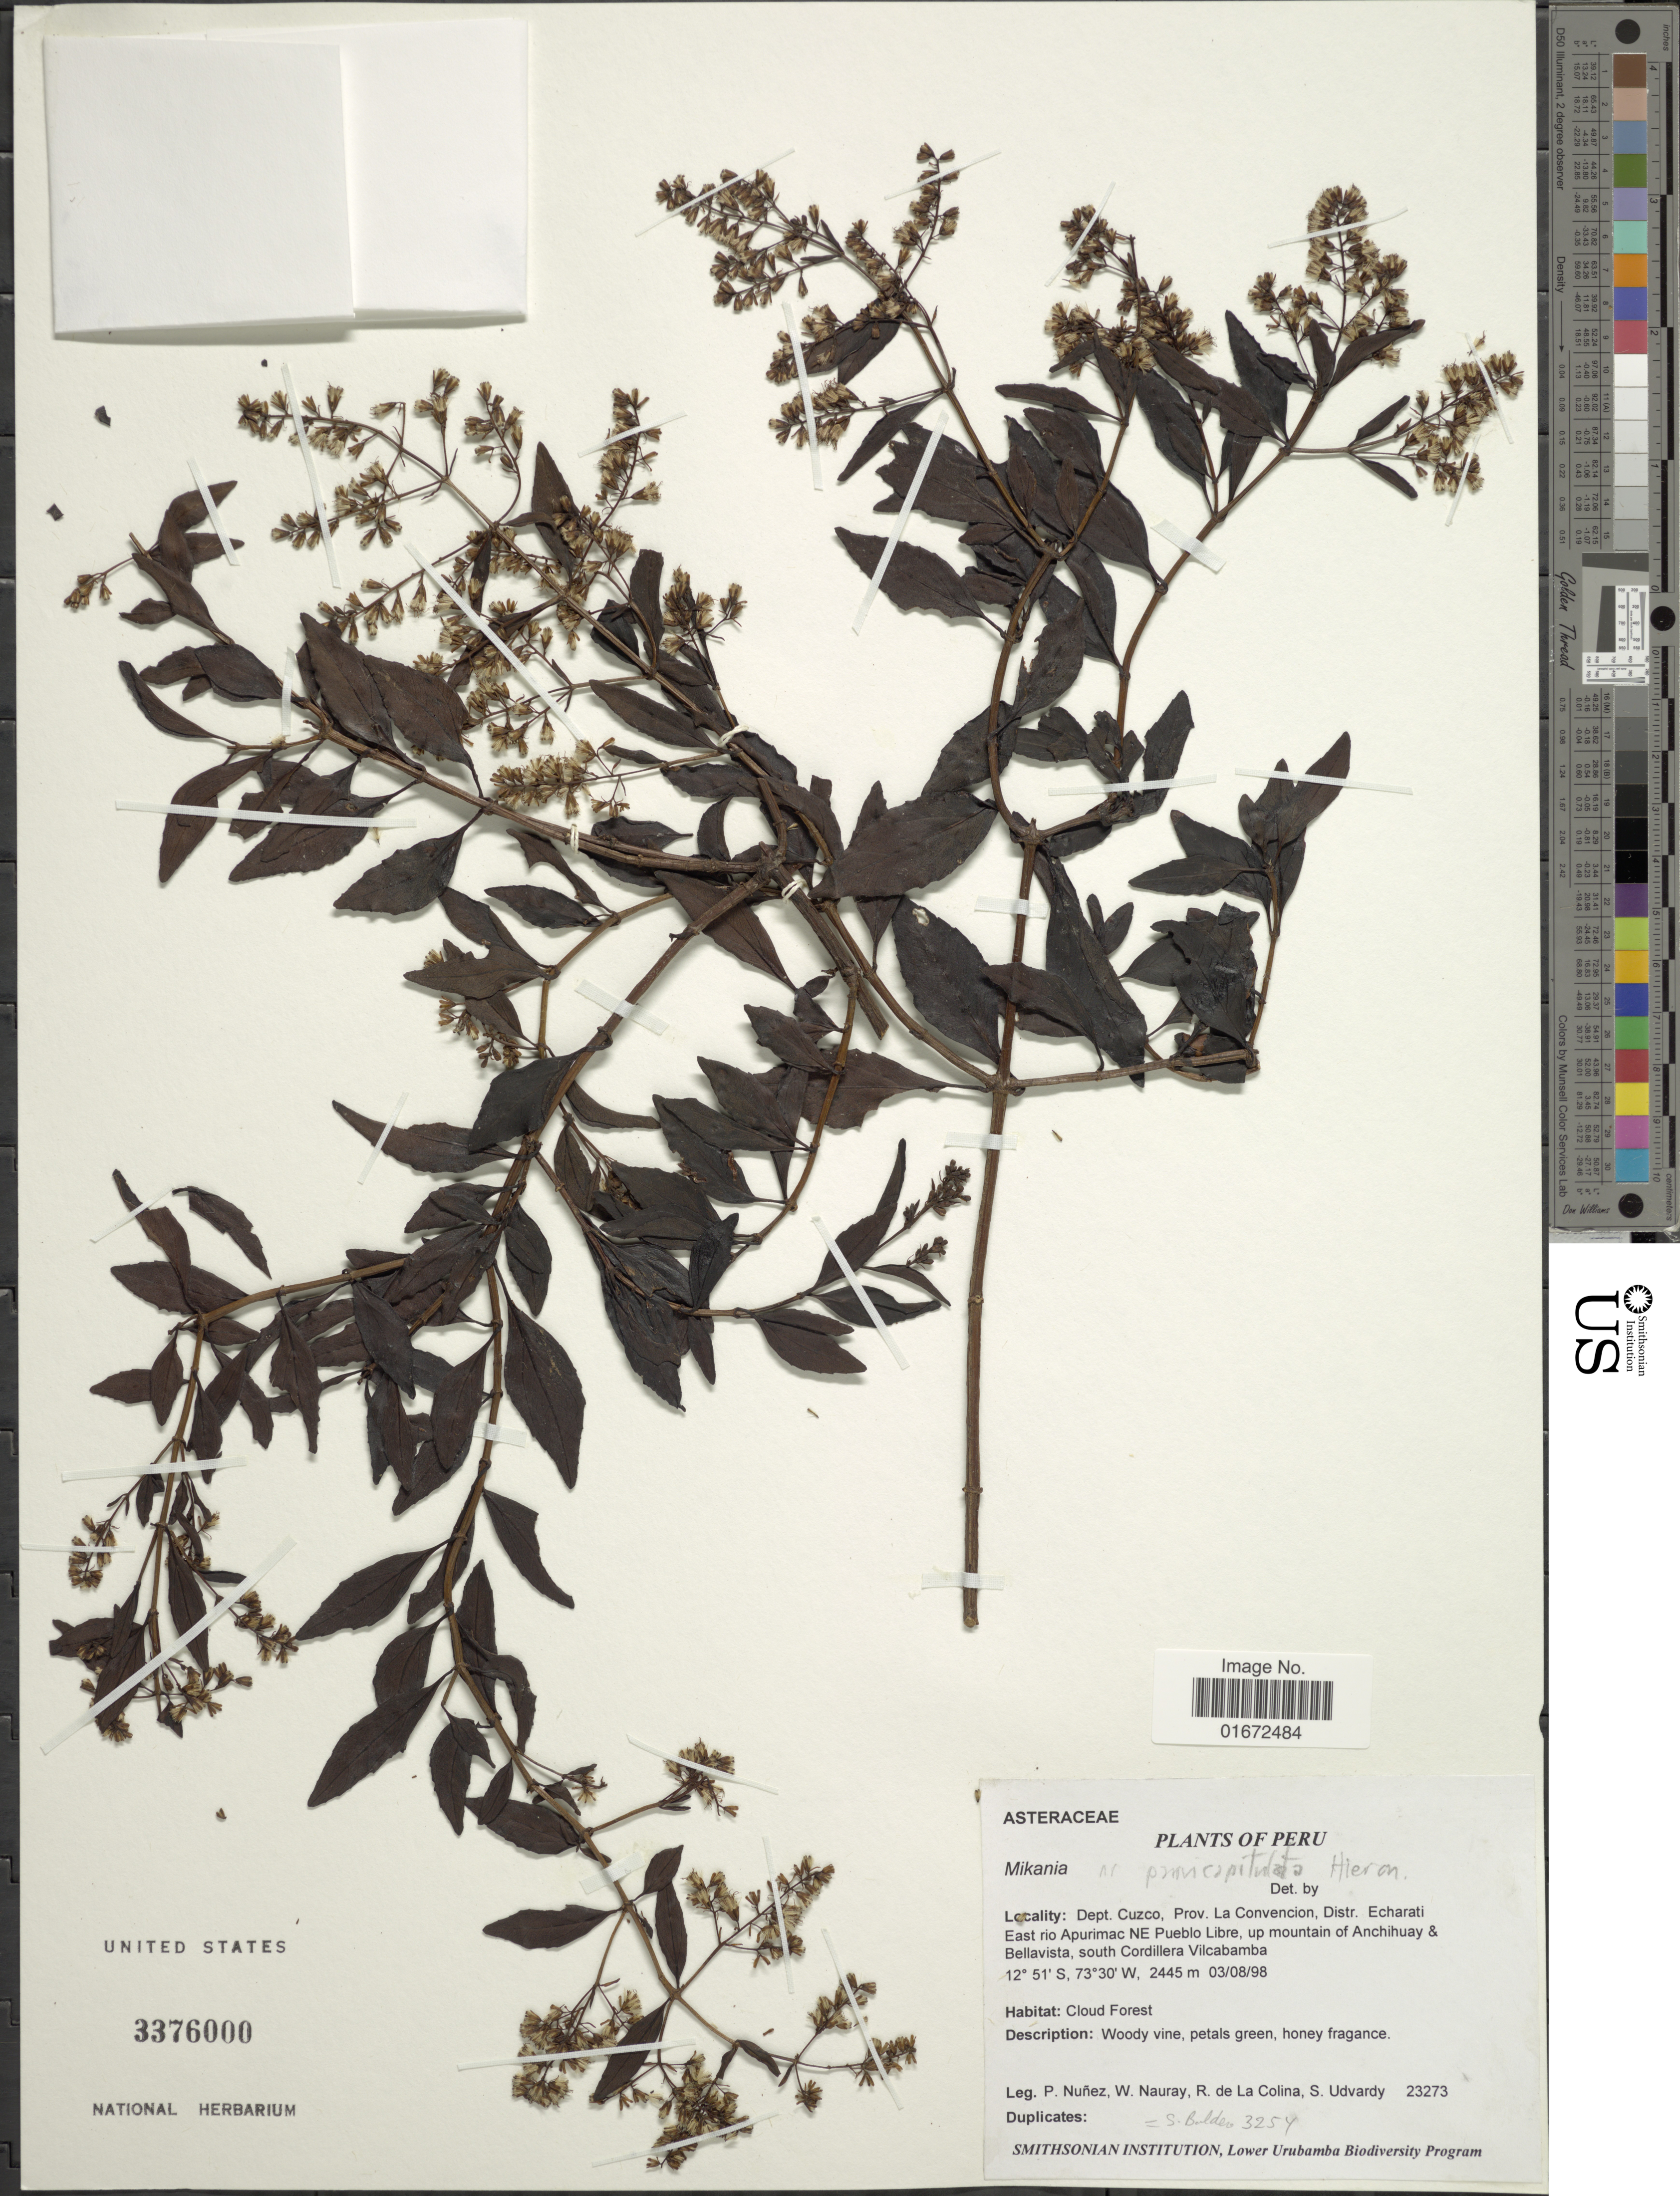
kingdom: Plantae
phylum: Tracheophyta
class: Magnoliopsida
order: Asterales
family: Asteraceae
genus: Mikania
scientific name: Mikania parvicapitulata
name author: Hieron. in Urban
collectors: P. Nuñez V., W. Nauray, R. Colina & S. Udvardy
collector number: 23273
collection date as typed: Transcribed d/m/y: 3/8/98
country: Peru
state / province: Cusco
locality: Dept. Cuzco, Prov. La Convencion, Distr. Echarati. East rio Apurimac NE Pueblo Libre, up mountain of Anchihuay & Bellavista, south Cordillera Vilcabamba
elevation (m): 2445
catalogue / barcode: US 3376000